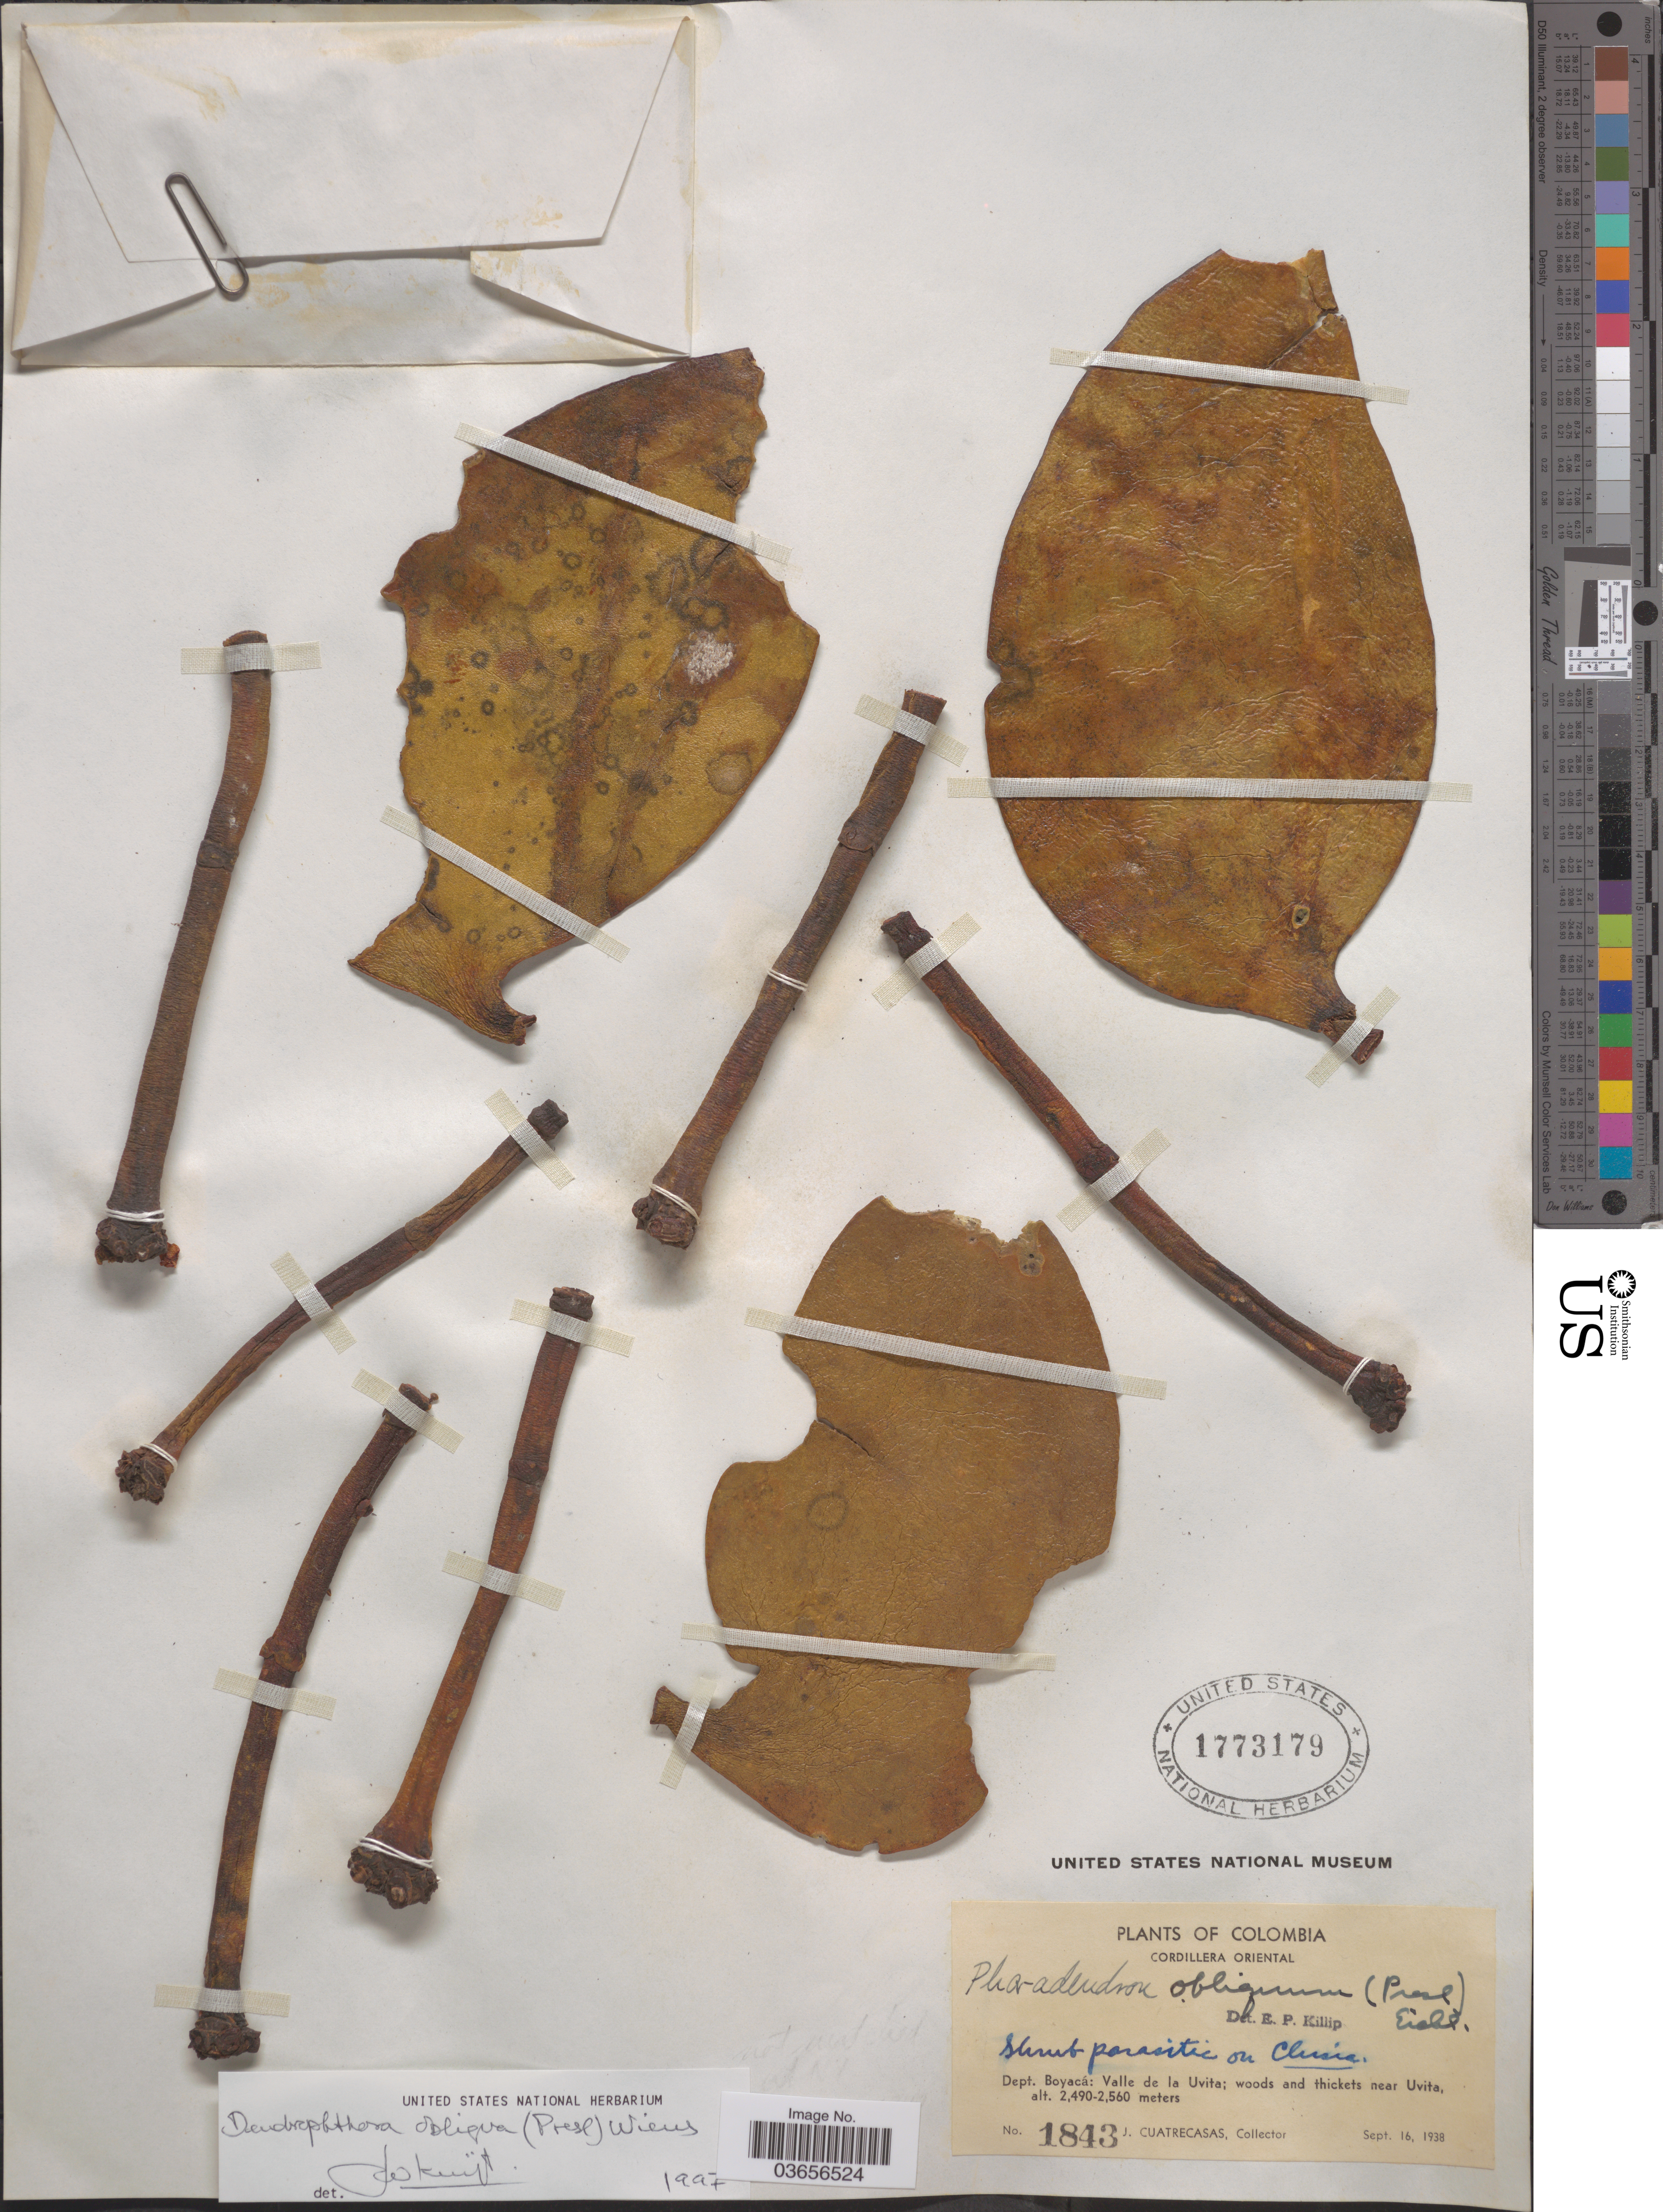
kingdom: Plantae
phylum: Tracheophyta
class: Magnoliopsida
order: Santalales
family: Viscaceae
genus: Dendrophthora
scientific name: Dendrophthora obliqua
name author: (C. Presl) Wiens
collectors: J. Cuatrecasas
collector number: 1843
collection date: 1938-09-16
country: Colombia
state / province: Boyacá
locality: Cordillera Oriental. Dept. Boyacá: Valle de la Uvita; woods and thickets near Uvita.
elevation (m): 2490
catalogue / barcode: US 1773179